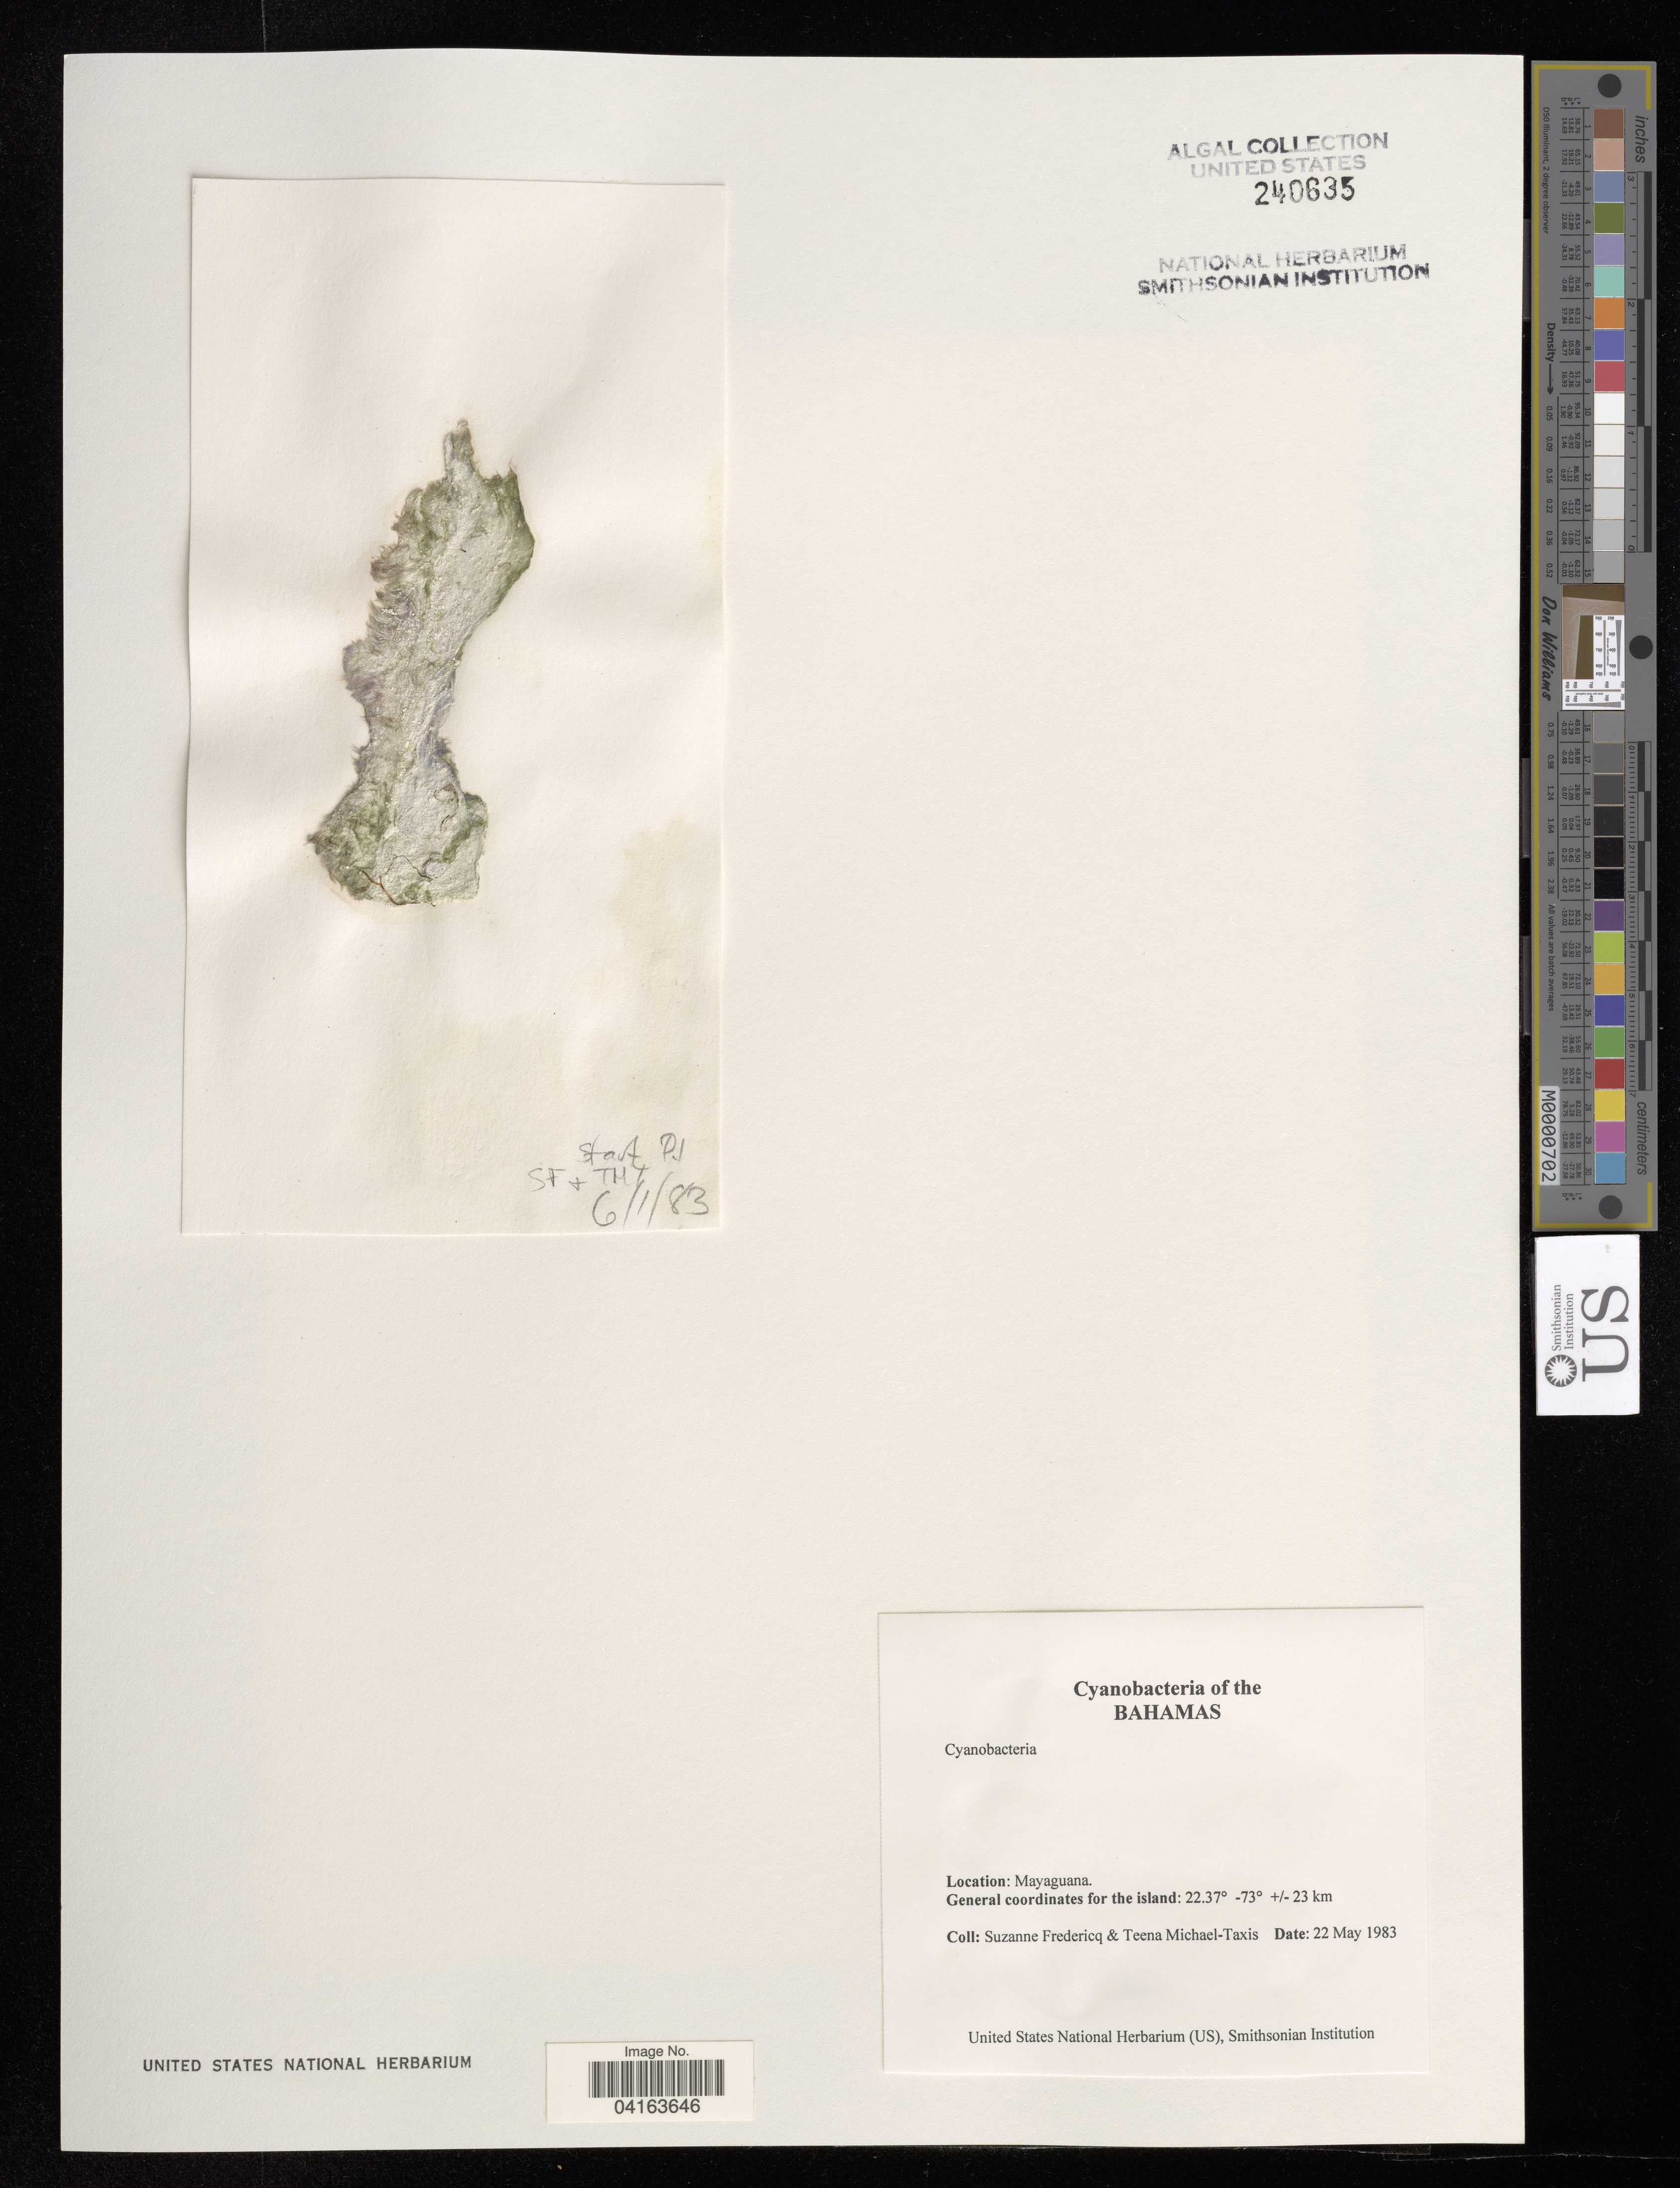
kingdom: Bacteria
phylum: Cyanobacteria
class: Cyanobacteriia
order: Cyanobacteriales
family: Cyanobacteriaceae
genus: Cyanobacterium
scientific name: Cyanobacterium sp.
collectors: S. Fredericq & T. Michael-Taxis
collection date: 1983-05-22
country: Bahamas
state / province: Mayaguana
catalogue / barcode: US 240635